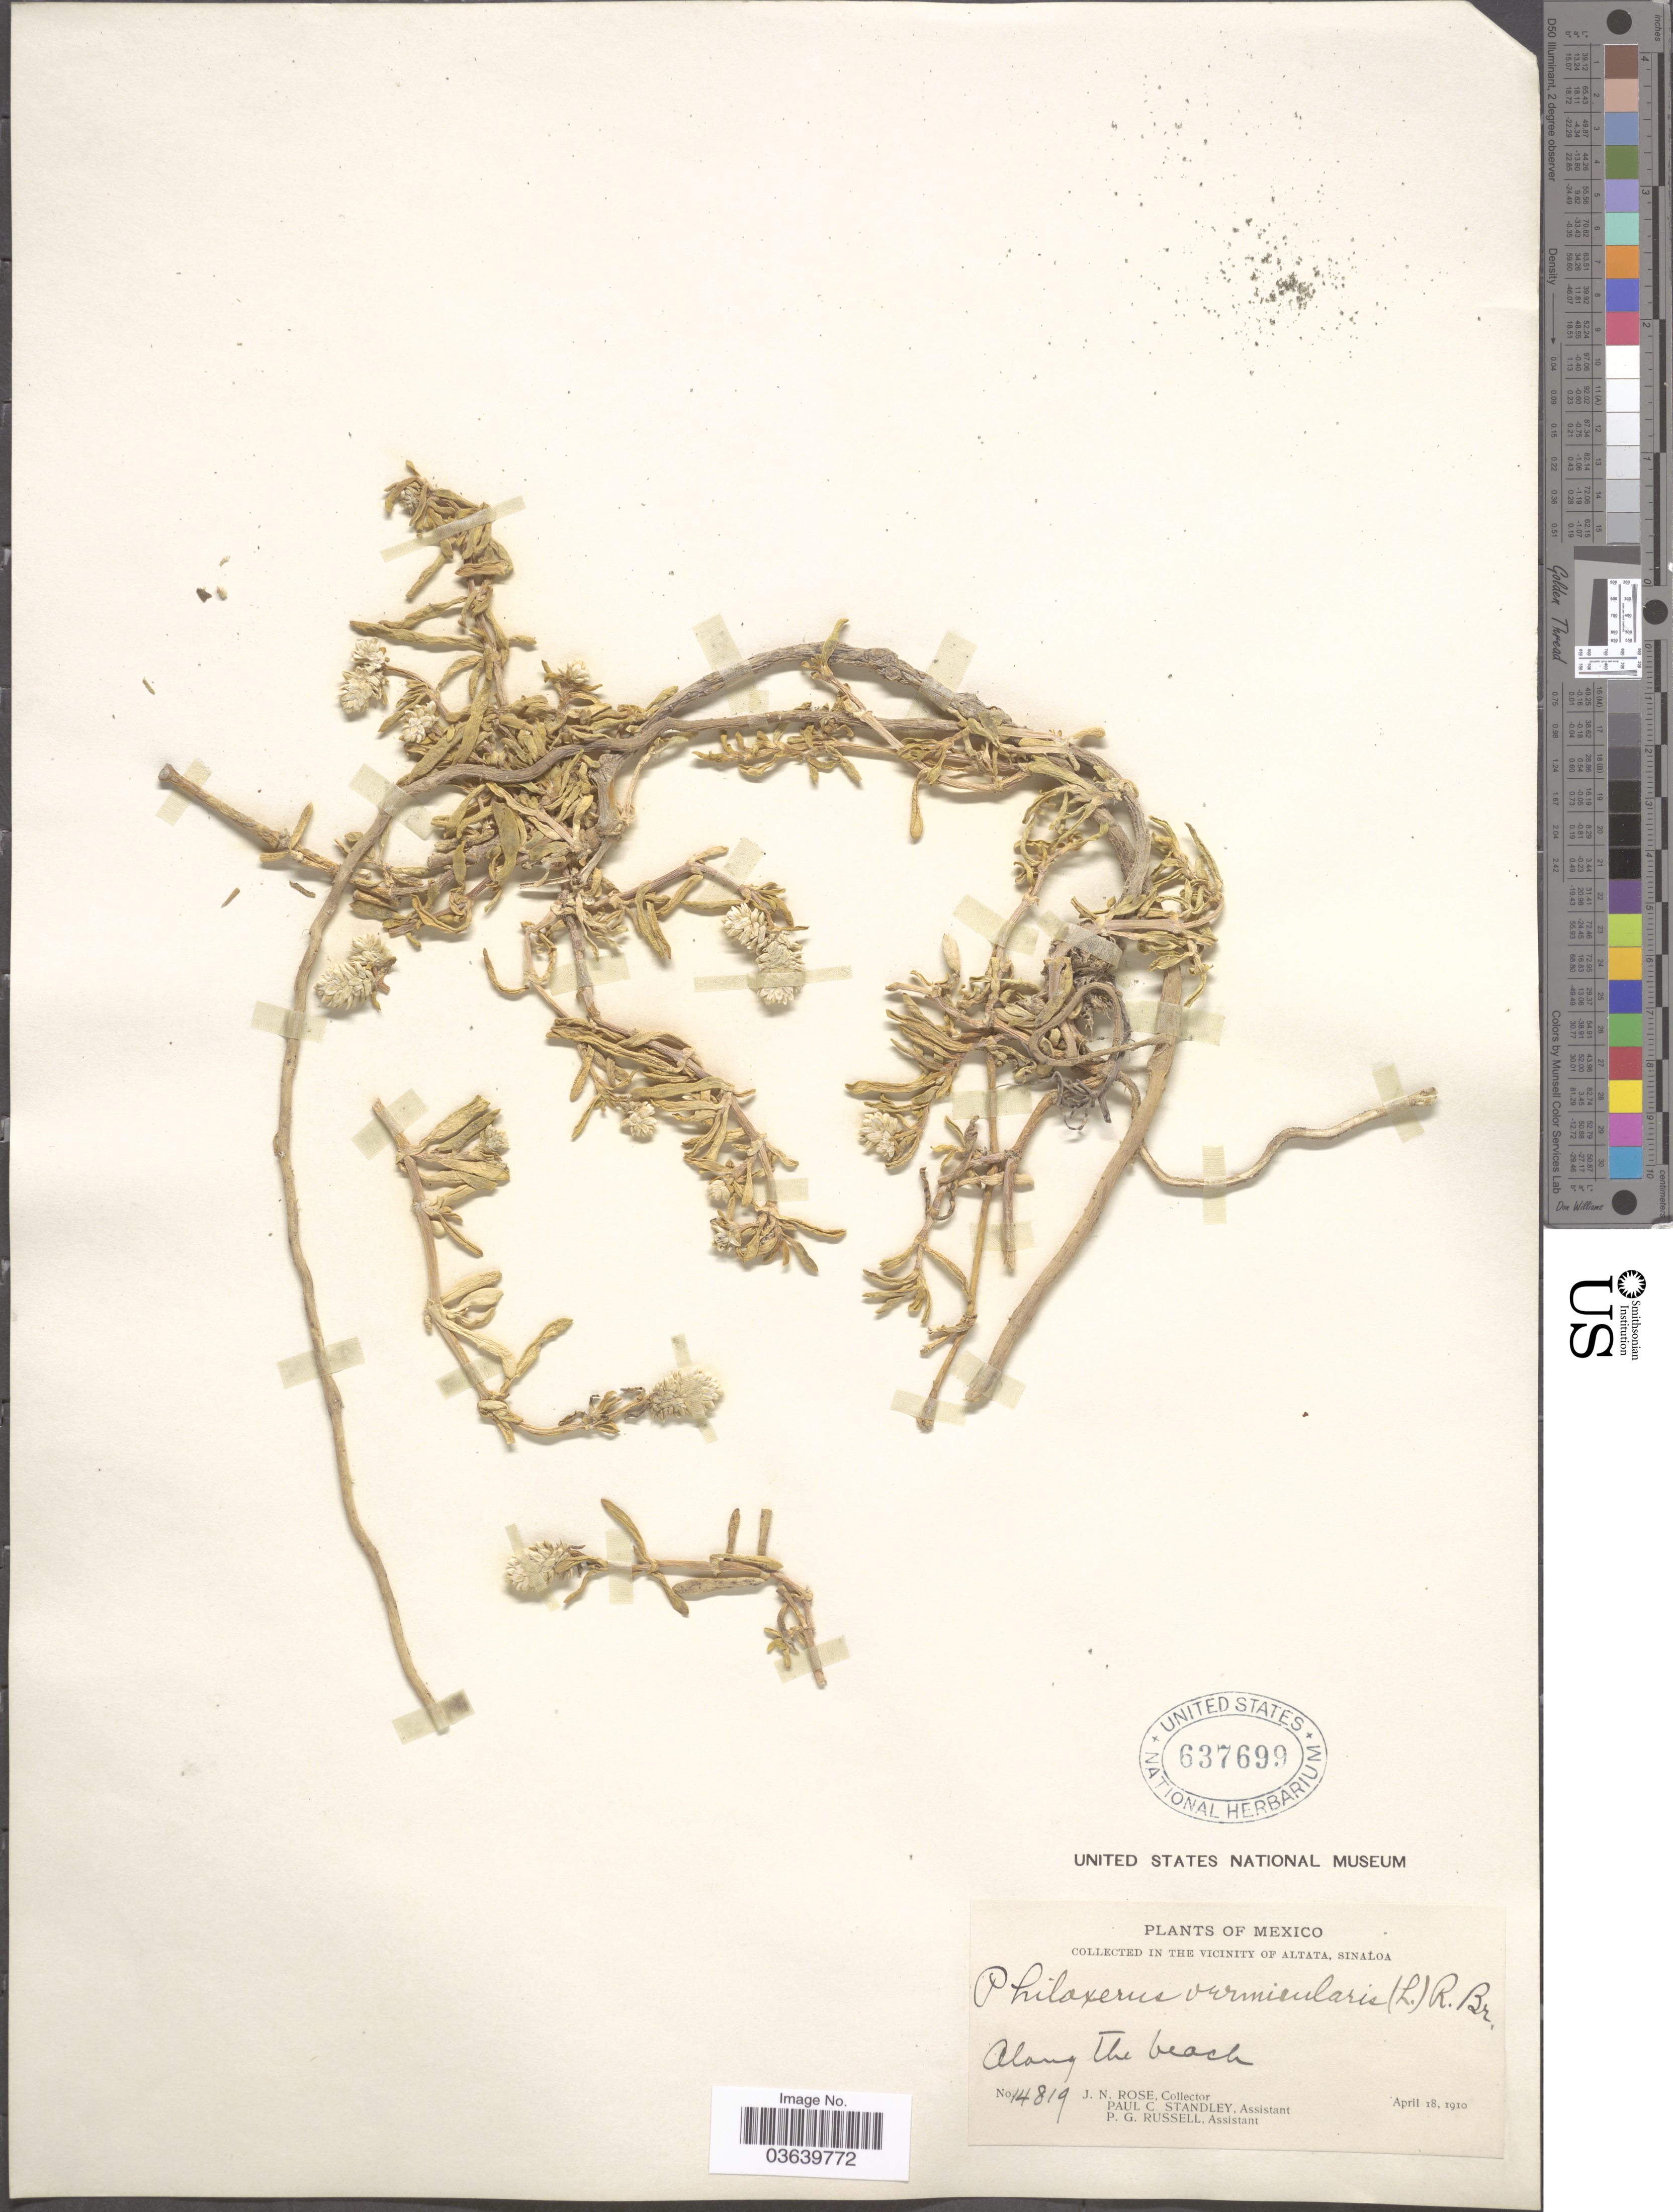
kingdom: Plantae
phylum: Tracheophyta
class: Magnoliopsida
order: Caryophyllales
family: Amaranthaceae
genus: Gomphrena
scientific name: Gomphrena vermicularis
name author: L.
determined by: Strong, Mark T., (BOT), Smithsonian Institution - National Museum of Natural History (UNITED STATES)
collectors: J. N. Rose, P. C. Standley & P. G. Russell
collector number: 14819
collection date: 1910-04-18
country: Mexico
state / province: Sinaloa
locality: In the vicinity of Altata, Along the beach.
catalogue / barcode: US 637699